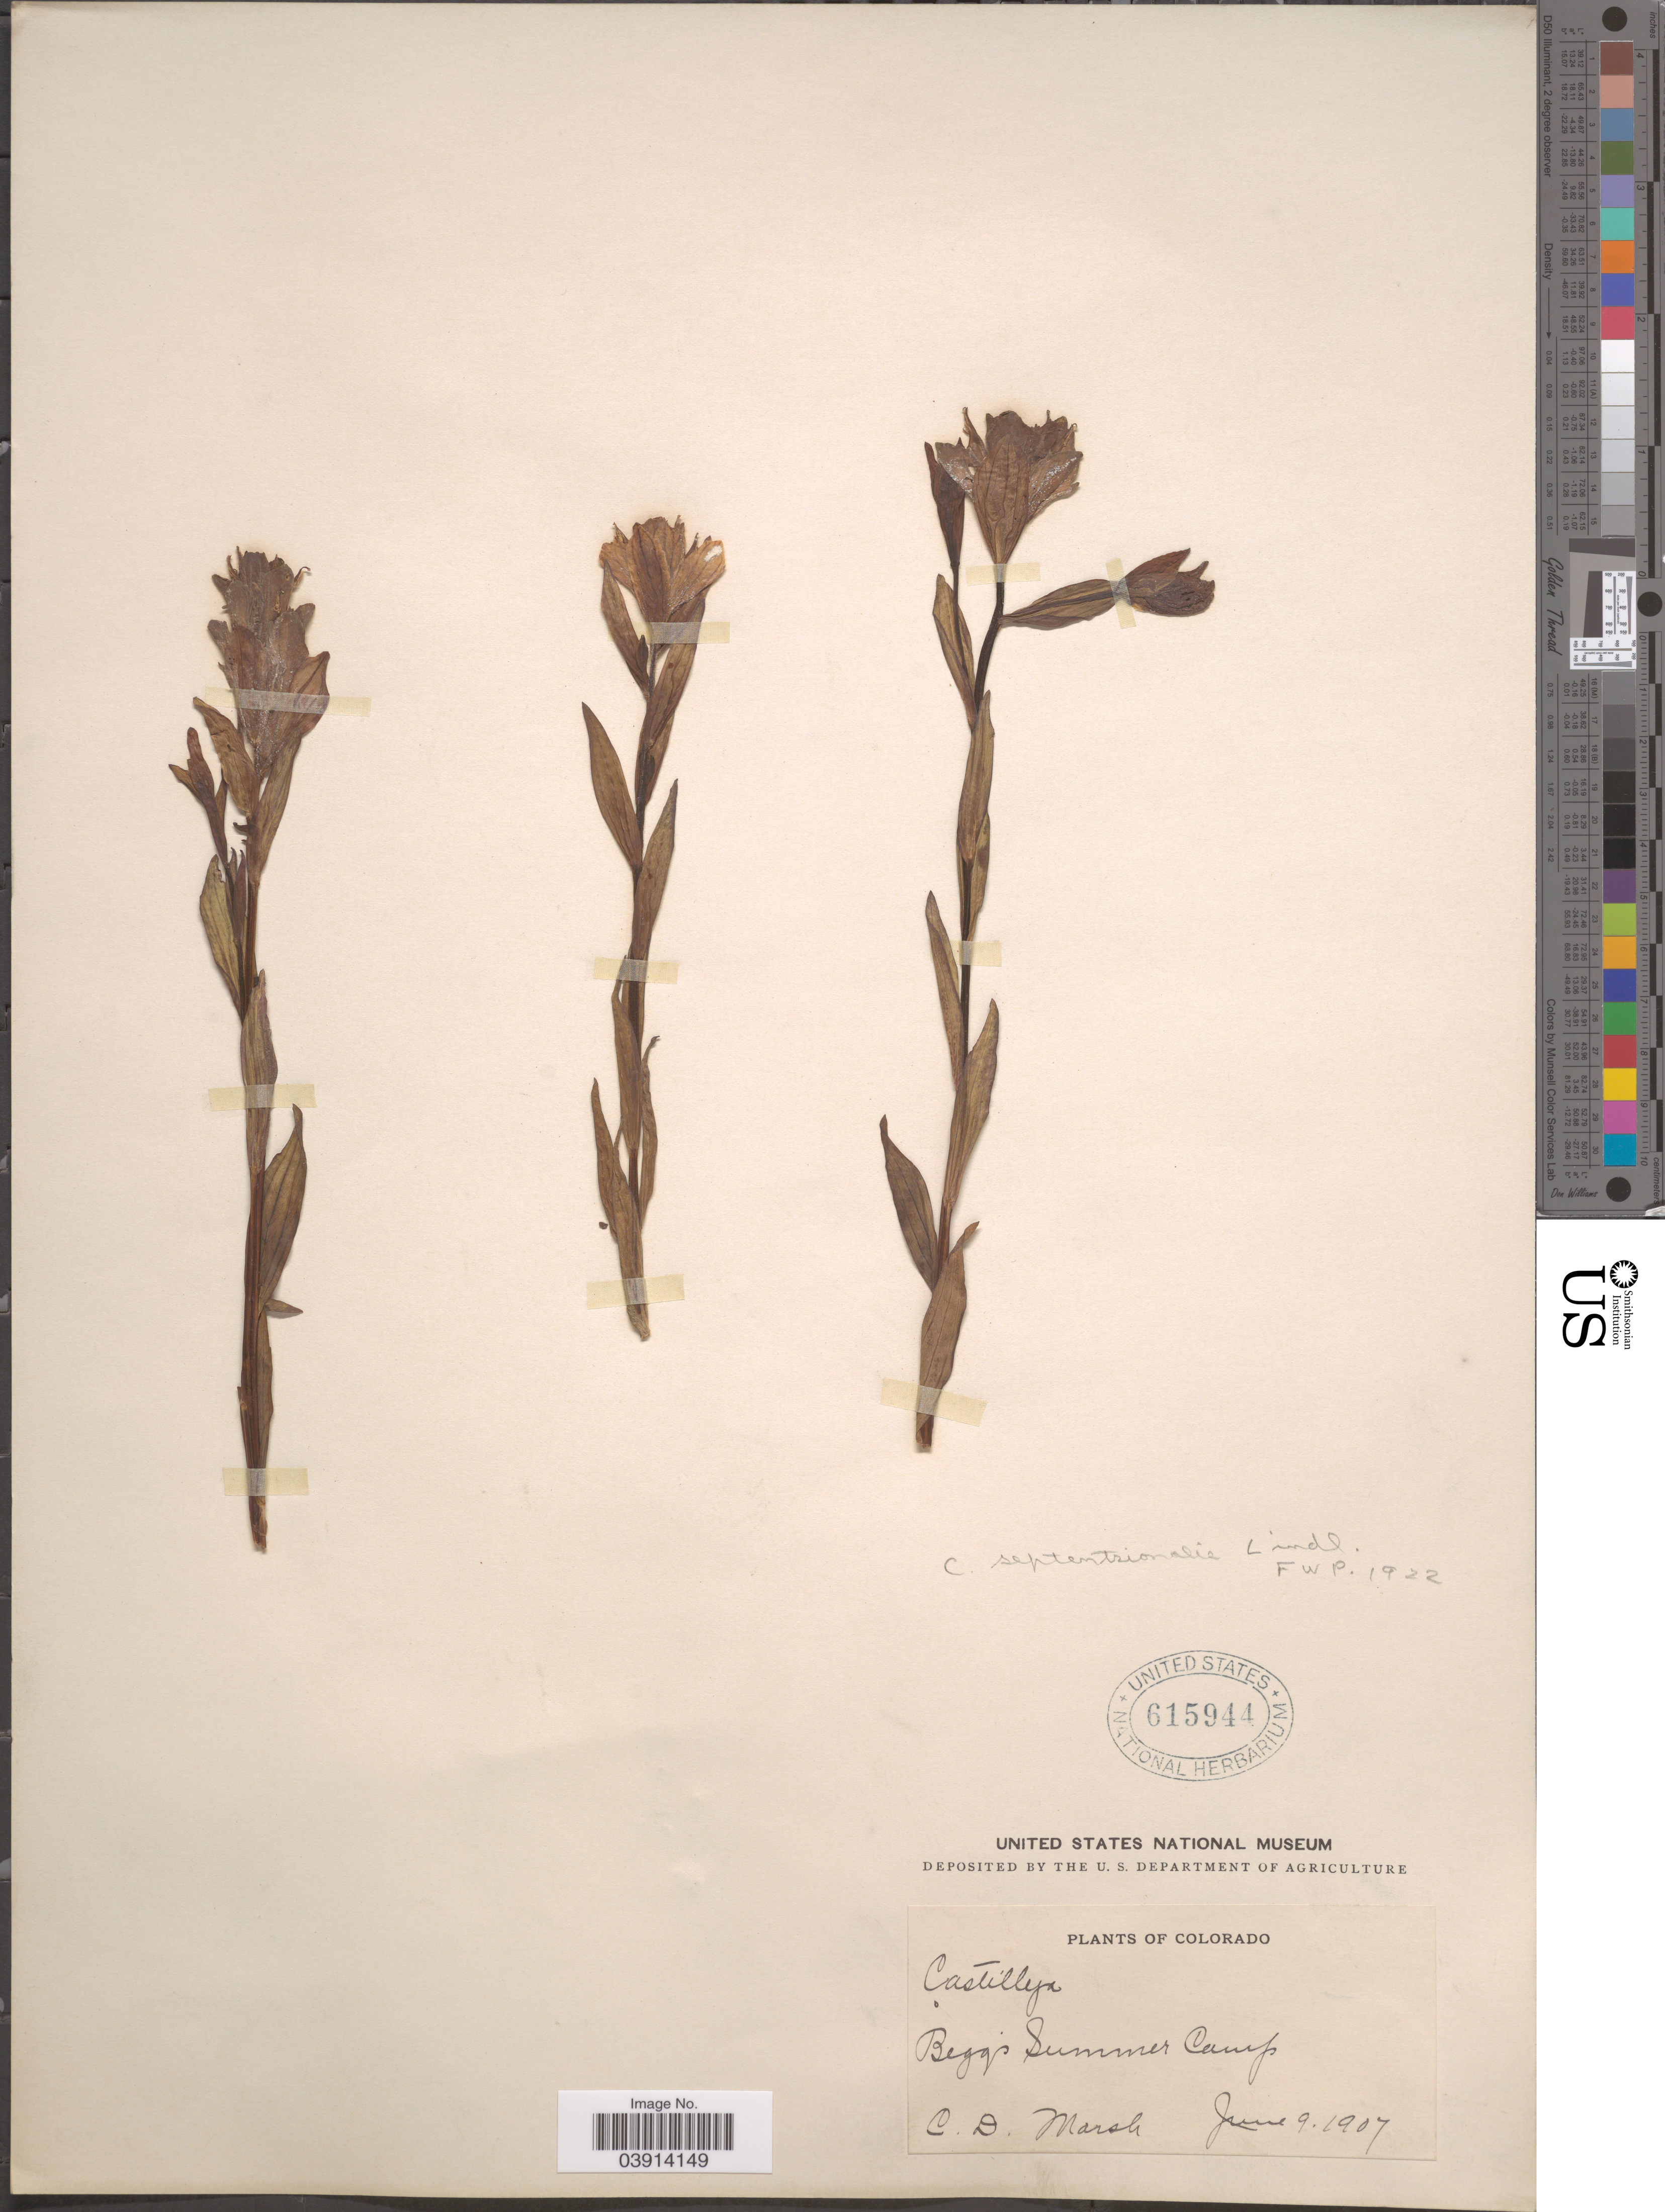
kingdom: Plantae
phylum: Tracheophyta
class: Magnoliopsida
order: Lamiales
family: Orobanchaceae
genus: Castilleja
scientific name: Castilleja septentrionalis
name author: Lindl.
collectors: C. D. Marsh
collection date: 1907-06-09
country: United States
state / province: Colorado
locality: Bigg's Summer Camp.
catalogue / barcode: US 615944